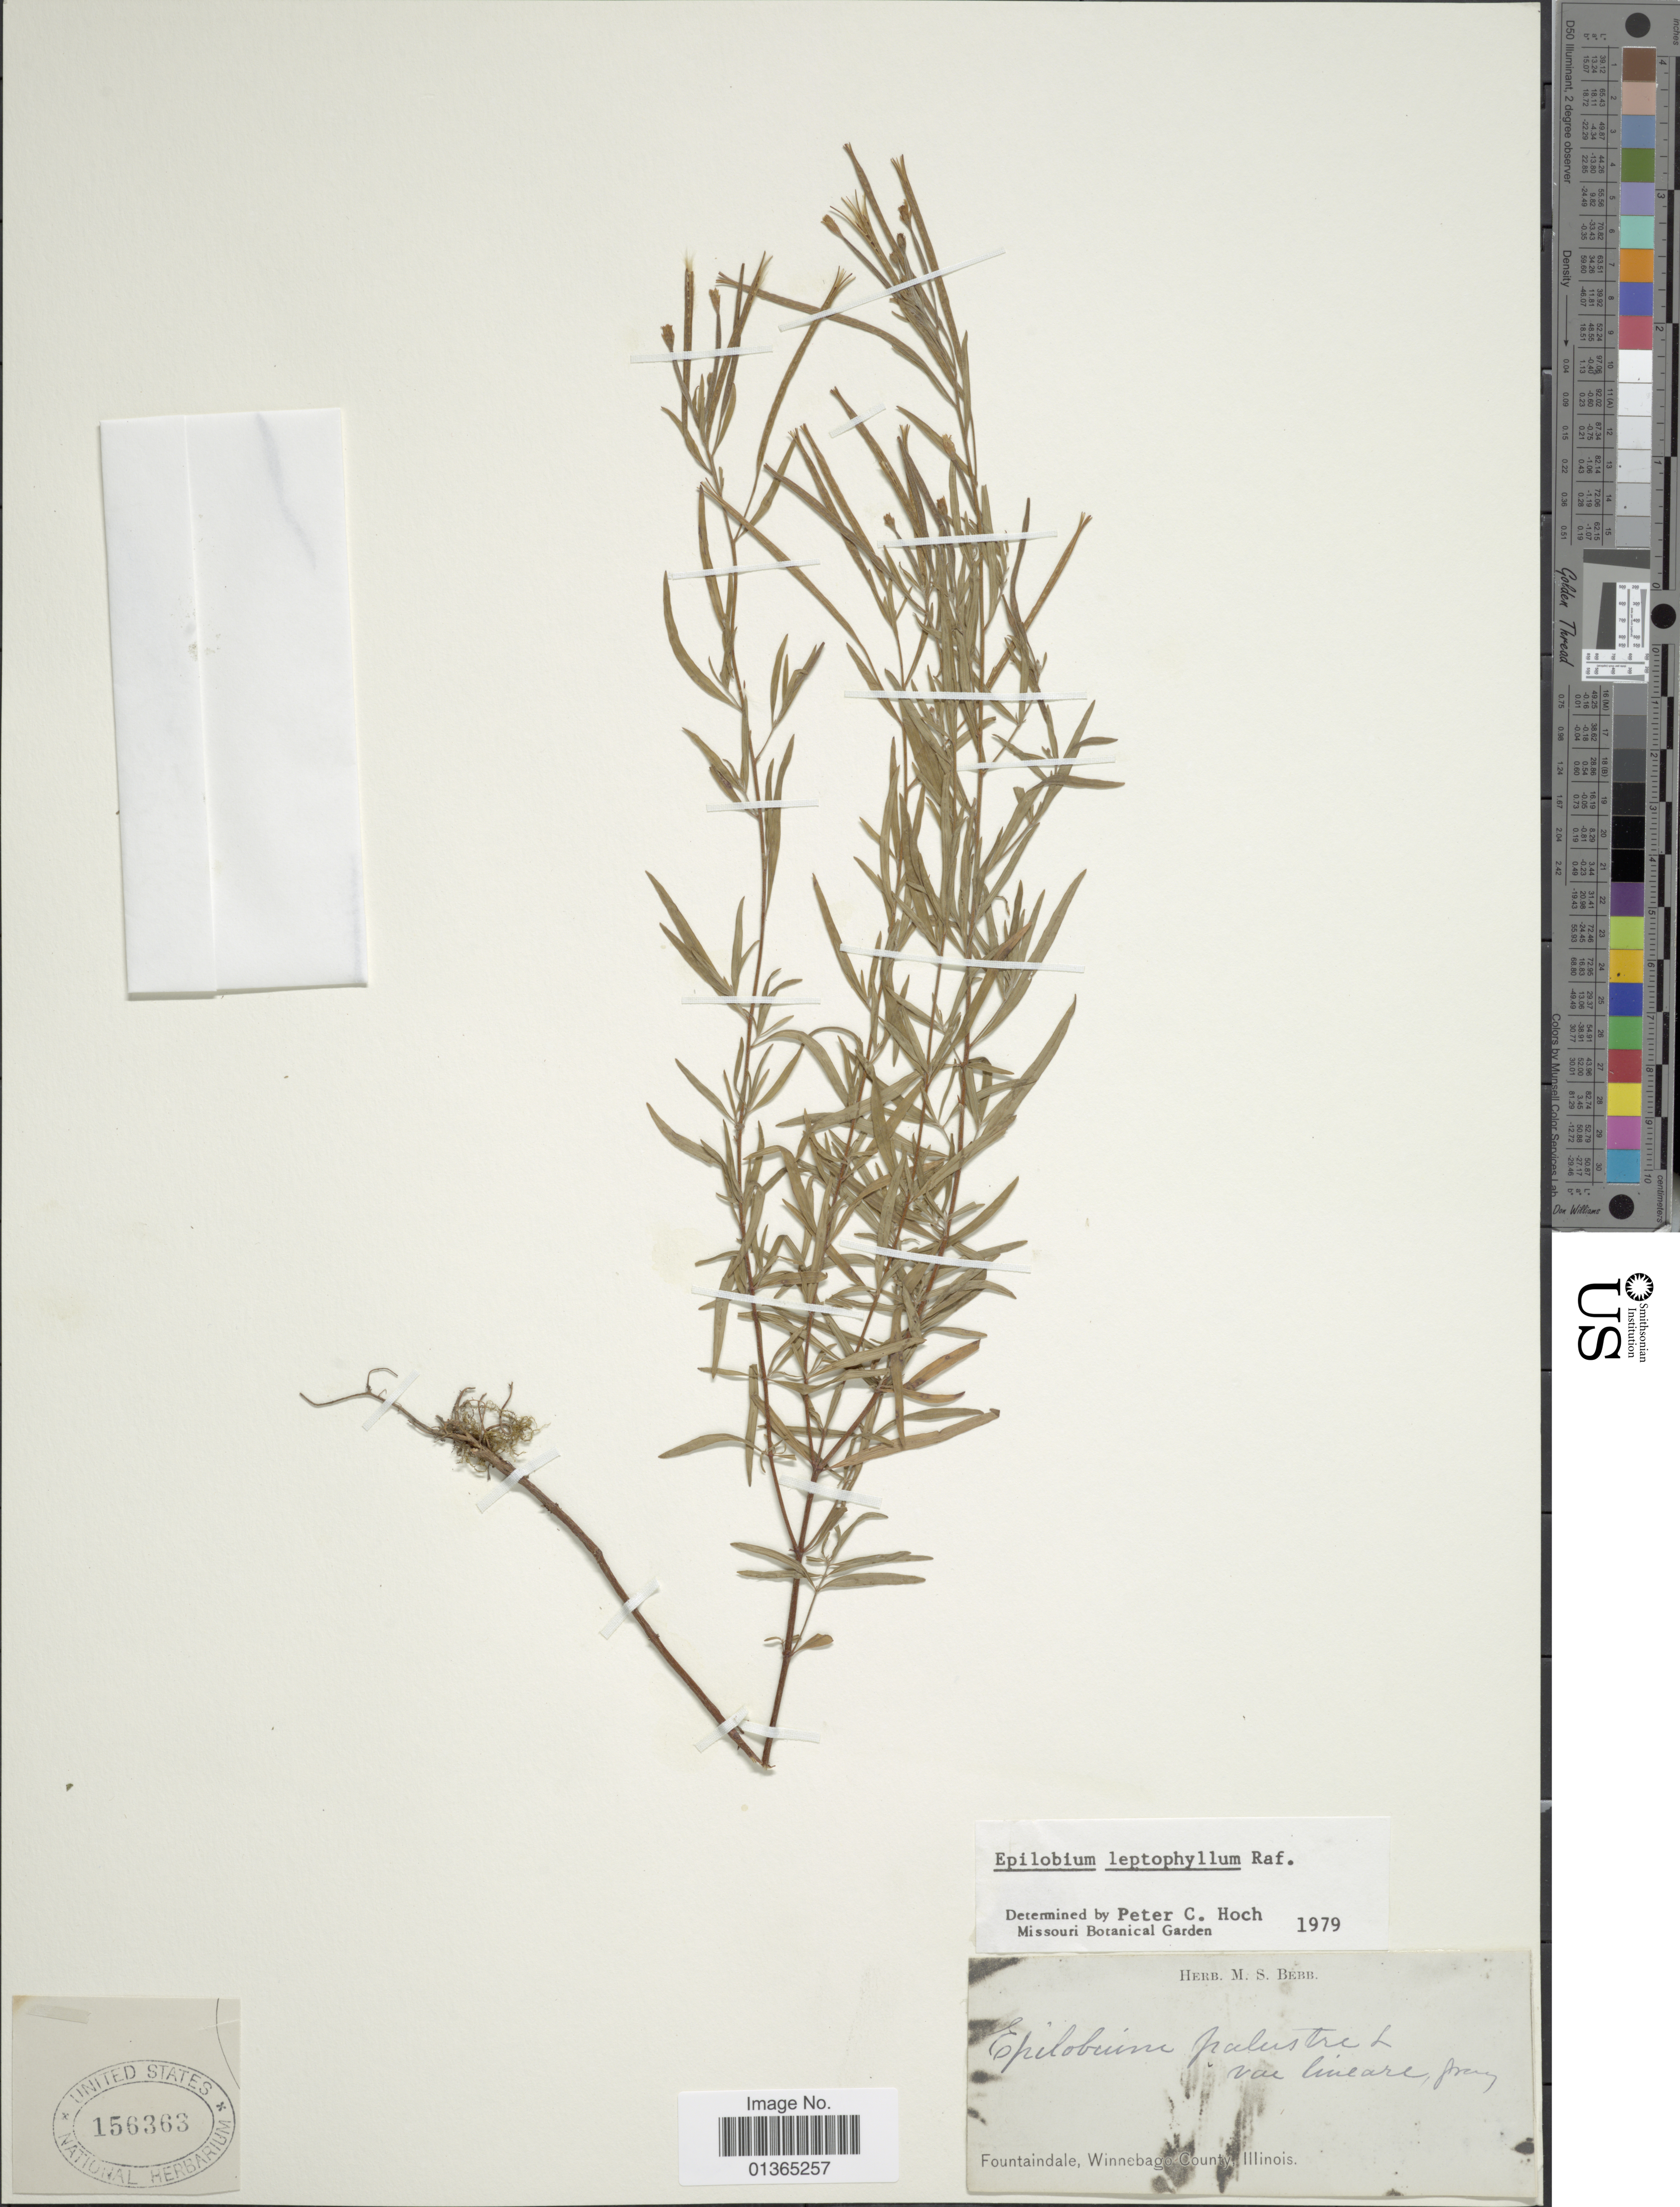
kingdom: Plantae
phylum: Tracheophyta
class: Magnoliopsida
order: Myrtales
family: Onagraceae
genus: Epilobium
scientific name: Epilobium leptophyllum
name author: Raf.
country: United States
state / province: Illinois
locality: Fountaindale, Winnebago County.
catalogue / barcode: US 156363